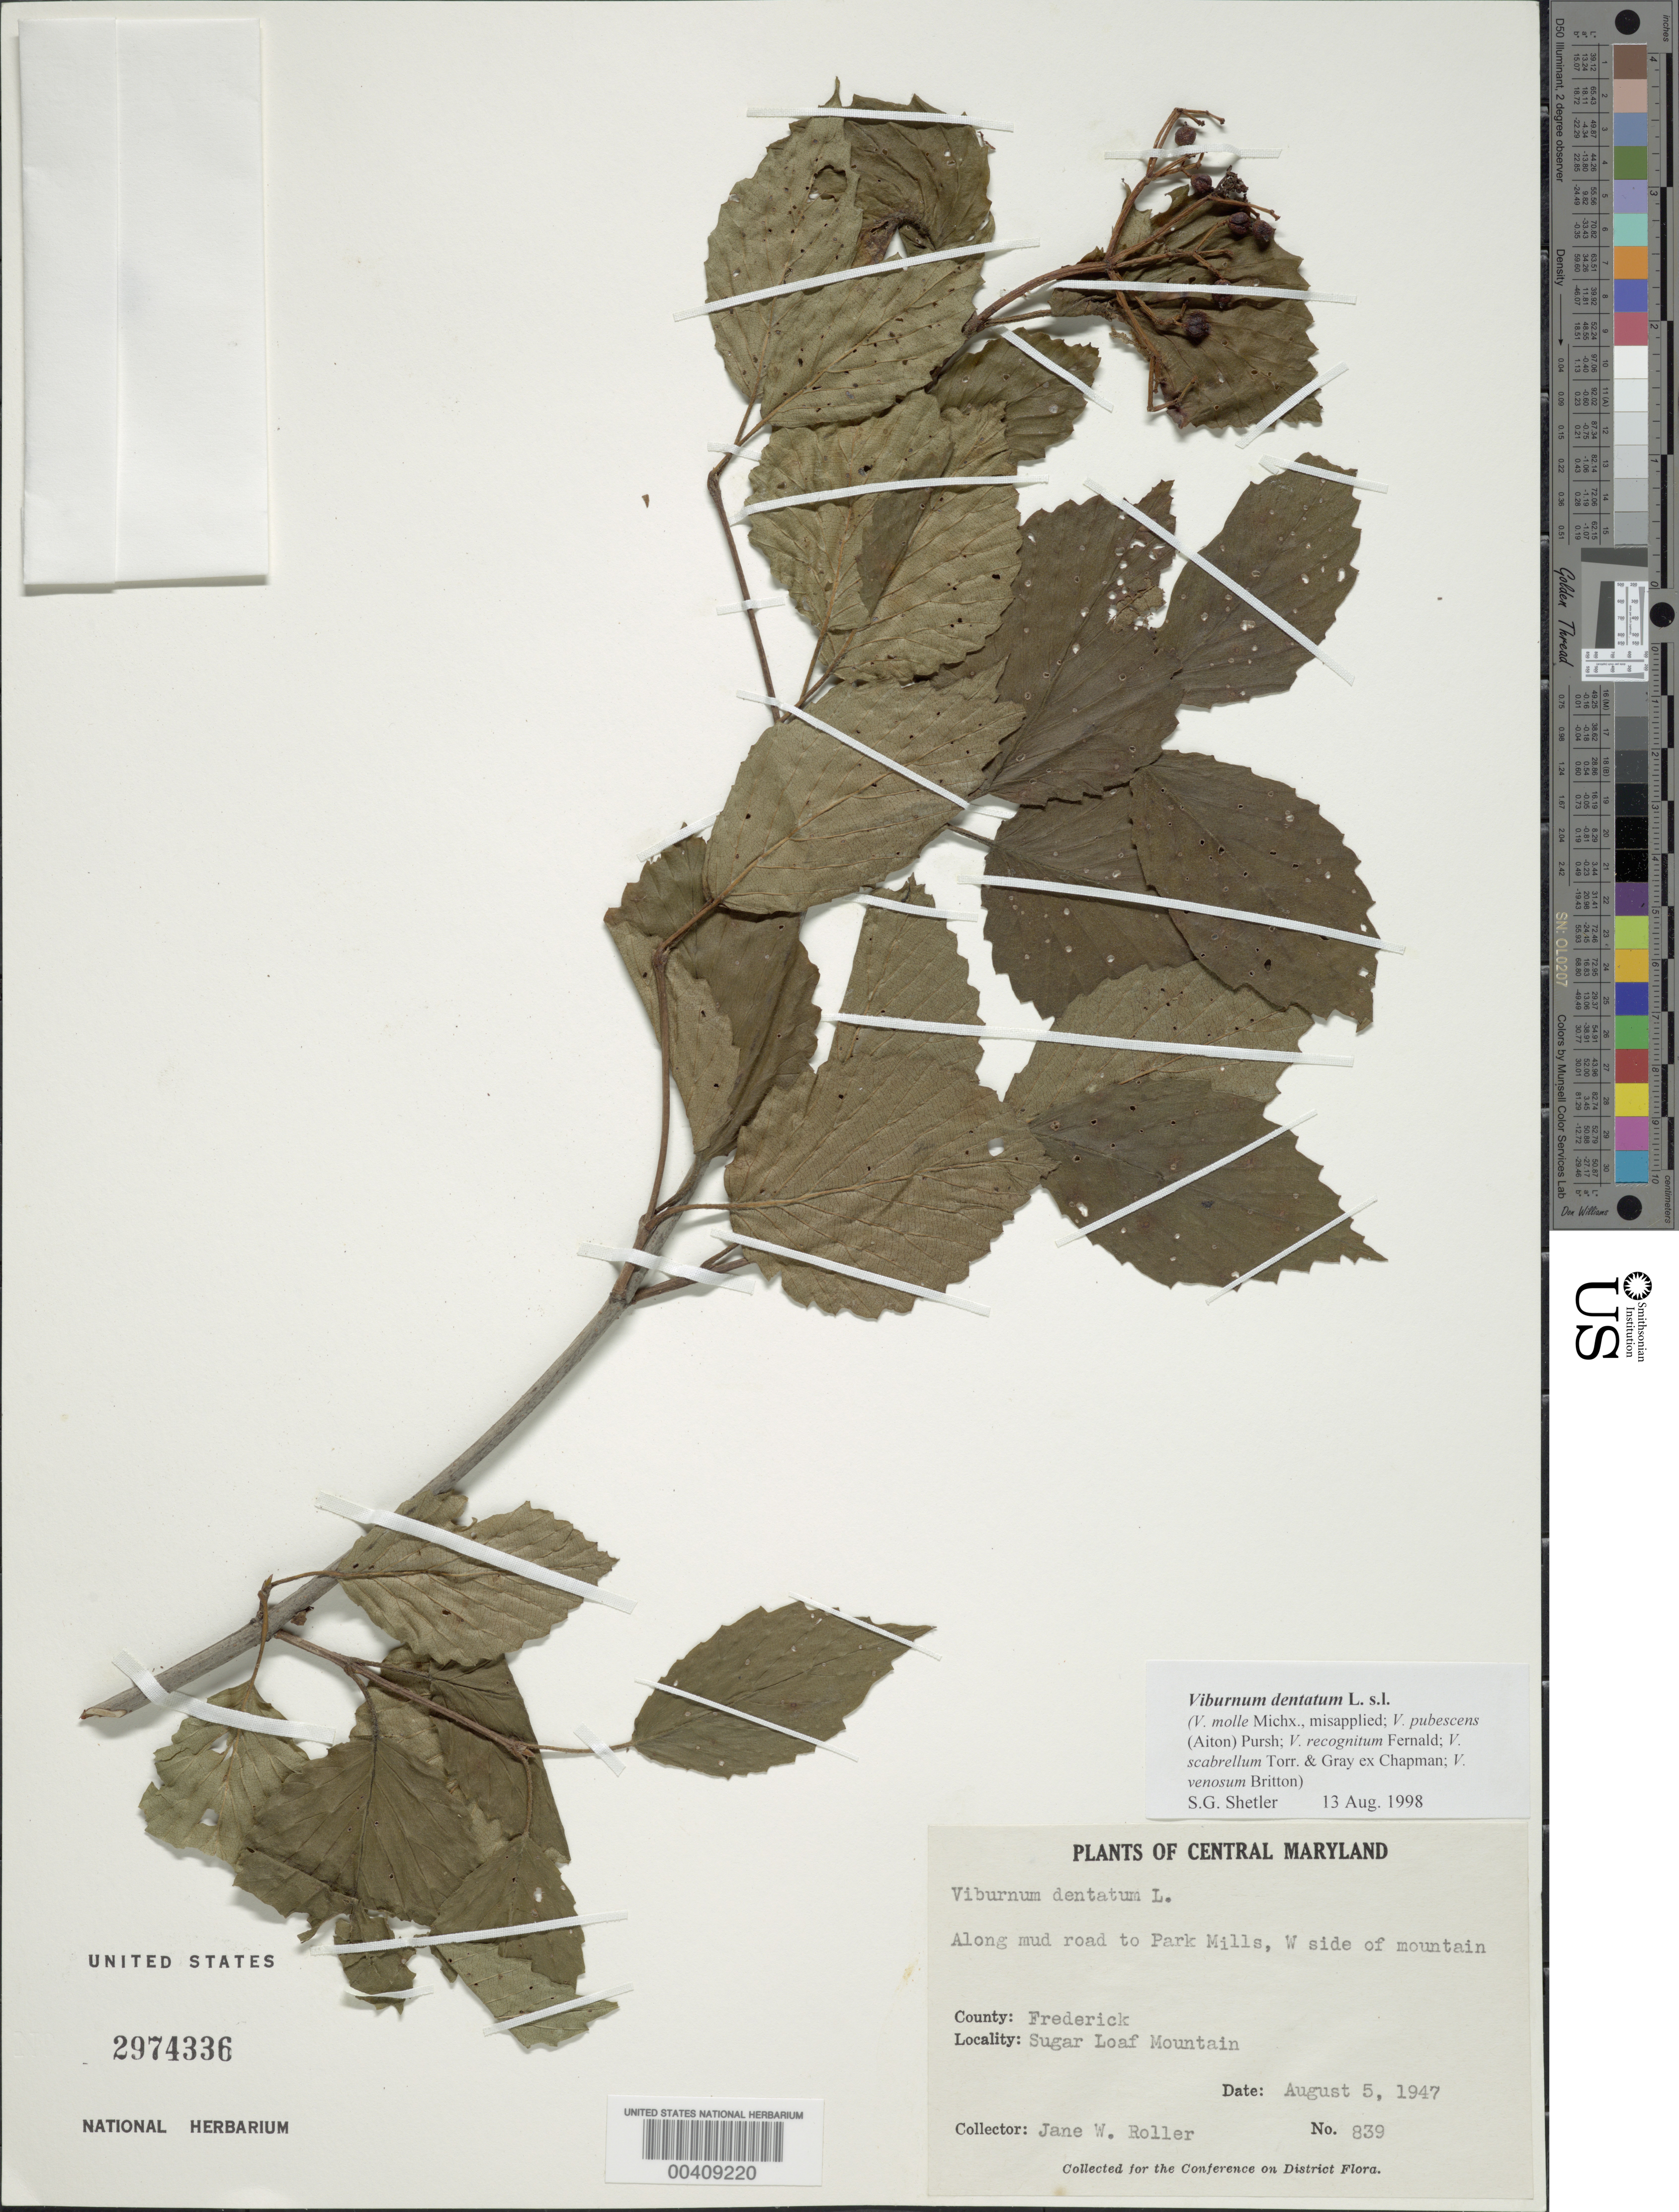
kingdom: Plantae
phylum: Tracheophyta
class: Magnoliopsida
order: Dipsacales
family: Viburnaceae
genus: Viburnum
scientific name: Viburnum dentatum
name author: L.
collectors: J. W. Roller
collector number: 839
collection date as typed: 05 Aug 1947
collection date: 1947-08-05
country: United States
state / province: Maryland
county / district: Frederick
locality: Sugar Loaf Mt.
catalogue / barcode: US 2974336